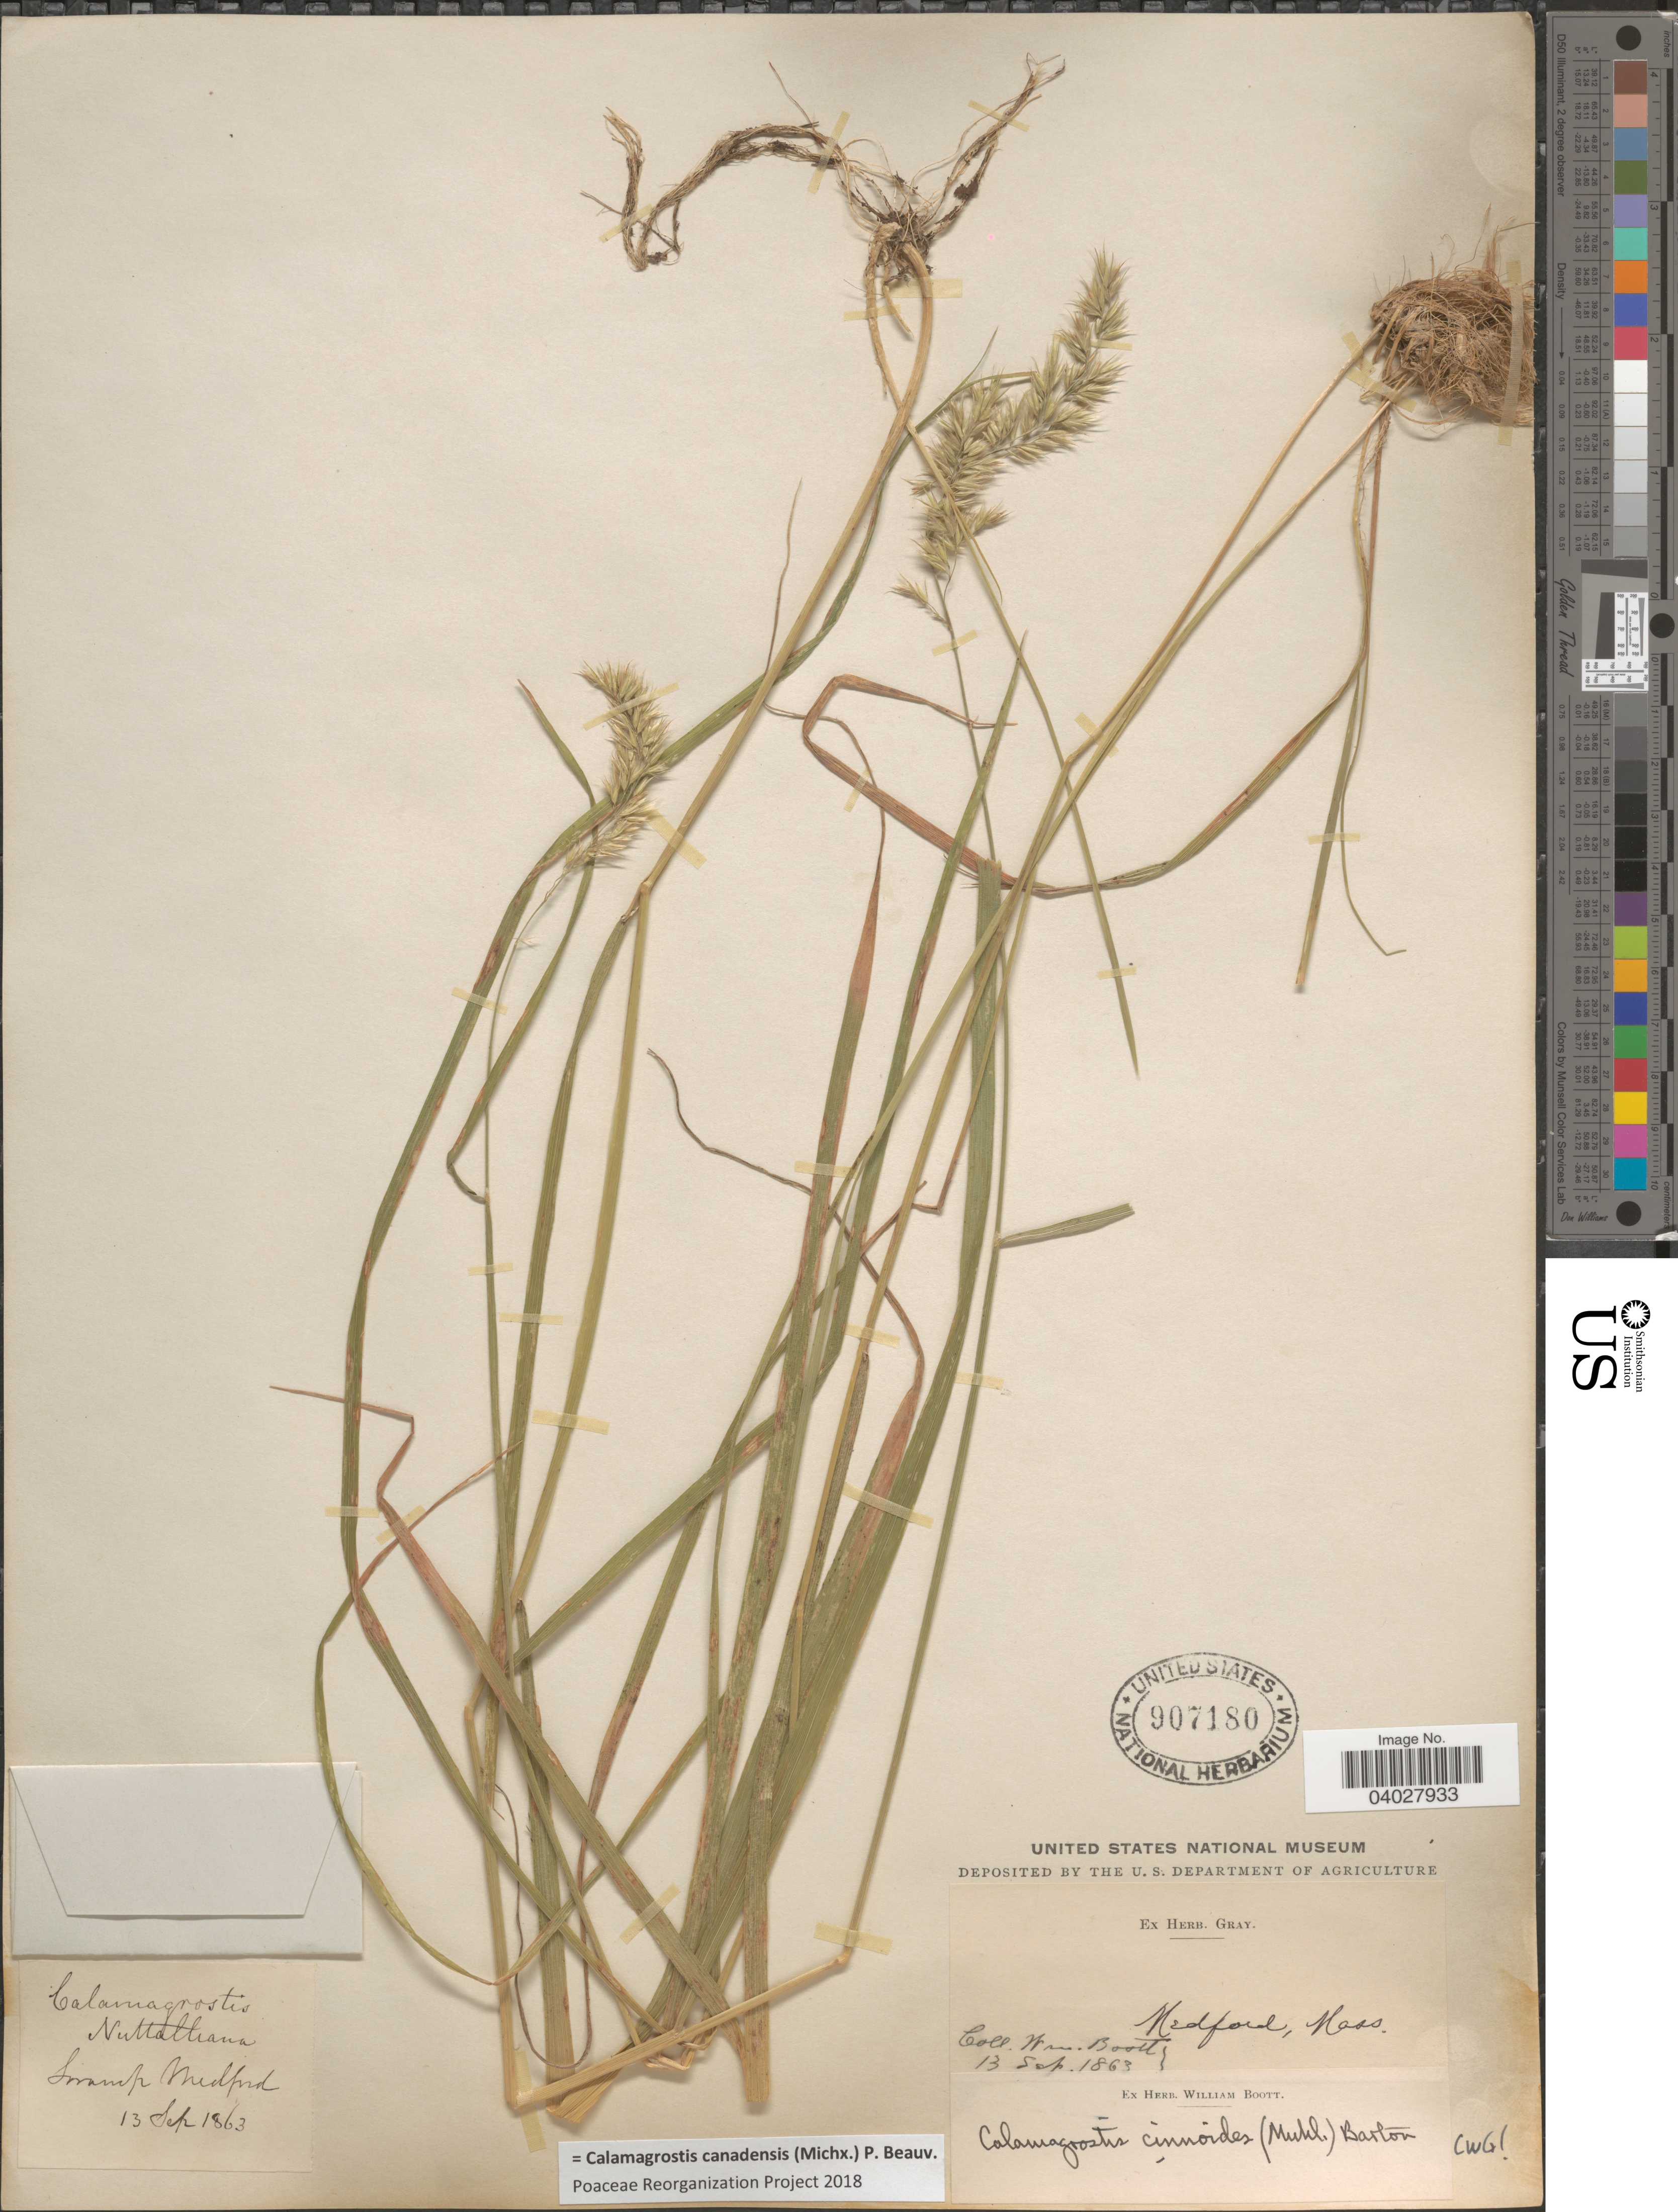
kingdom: Plantae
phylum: Tracheophyta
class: Liliopsida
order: Poales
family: Poaceae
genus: Calamagrostis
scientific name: Calamagrostis canadensis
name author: (Michx.) P. Beauv.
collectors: W. Boott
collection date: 1863-09-13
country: United States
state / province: Massachusetts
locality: Swamp Medford.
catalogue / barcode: US 907180